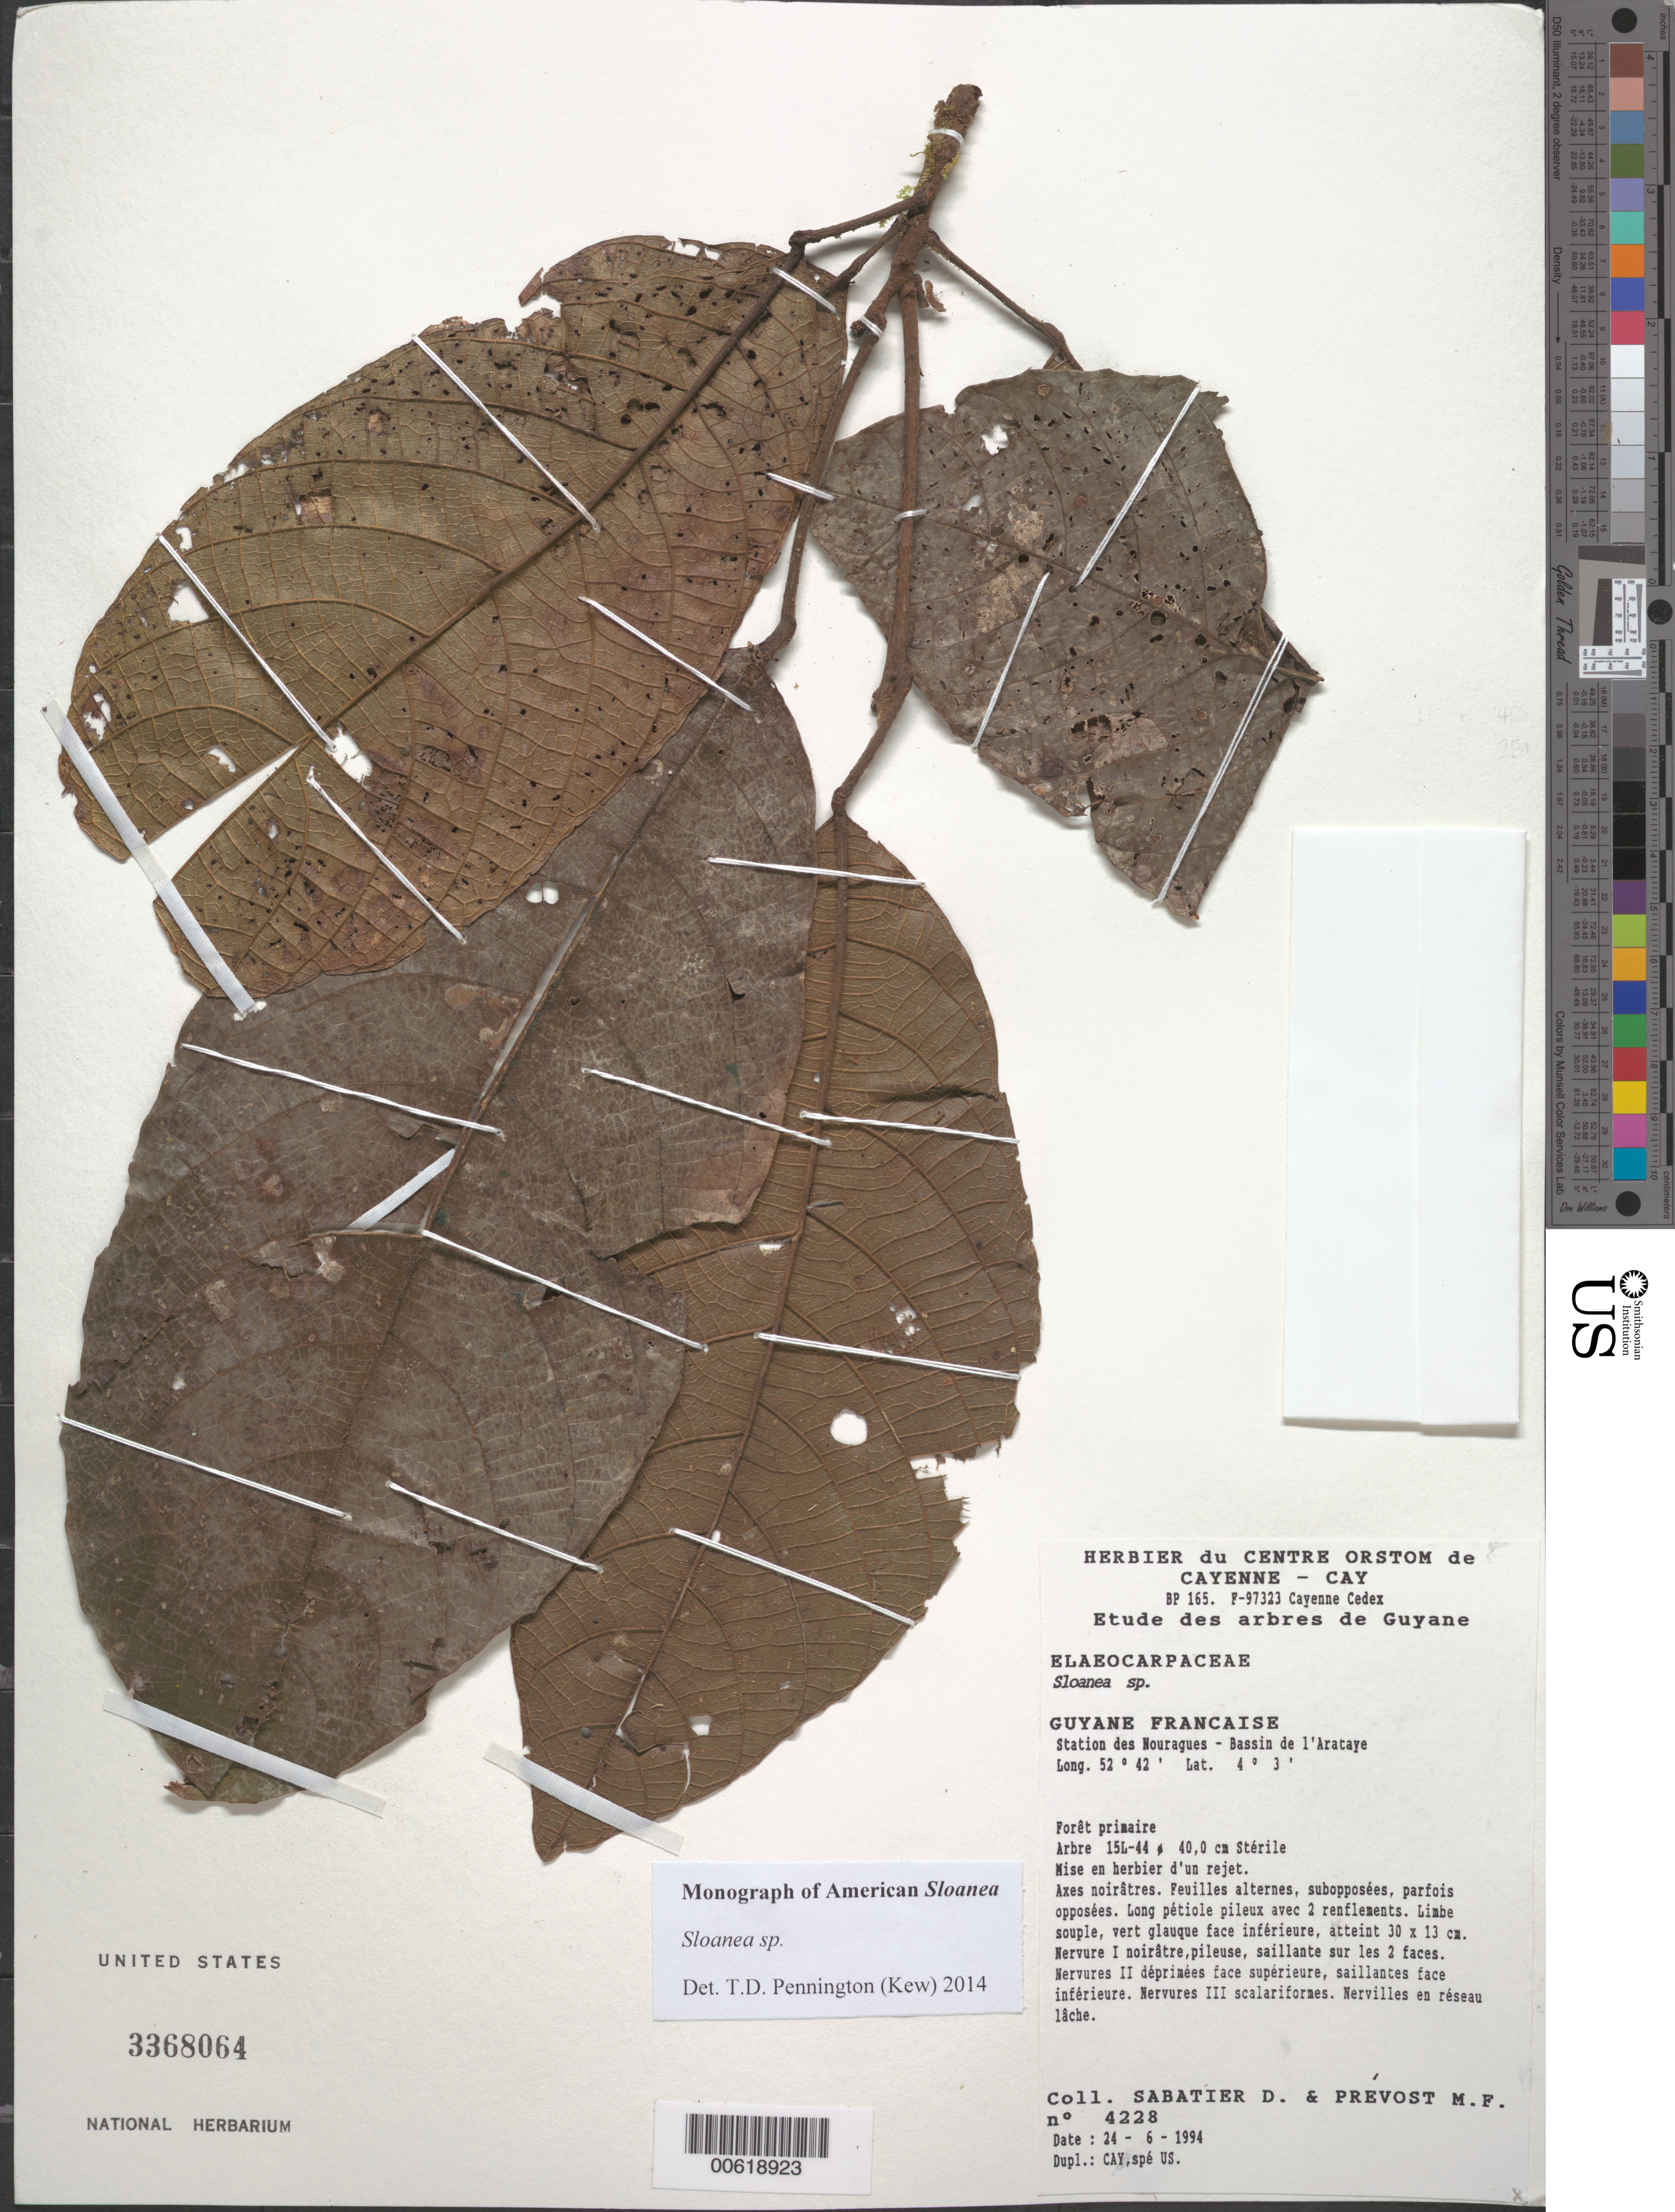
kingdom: Plantae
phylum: Tracheophyta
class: Magnoliopsida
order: Oxalidales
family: Elaeocarpaceae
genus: Sloanea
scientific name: Sloanea sp.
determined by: Pennington, T. D., (K)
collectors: D. Sabatier & M.-F. Prévost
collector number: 4228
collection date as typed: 24-Jun-94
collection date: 1994-06-24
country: French Guiana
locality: Station des Nouragues, Bassin de l'Approuague, Arataye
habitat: Primary forest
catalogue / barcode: US 3368064